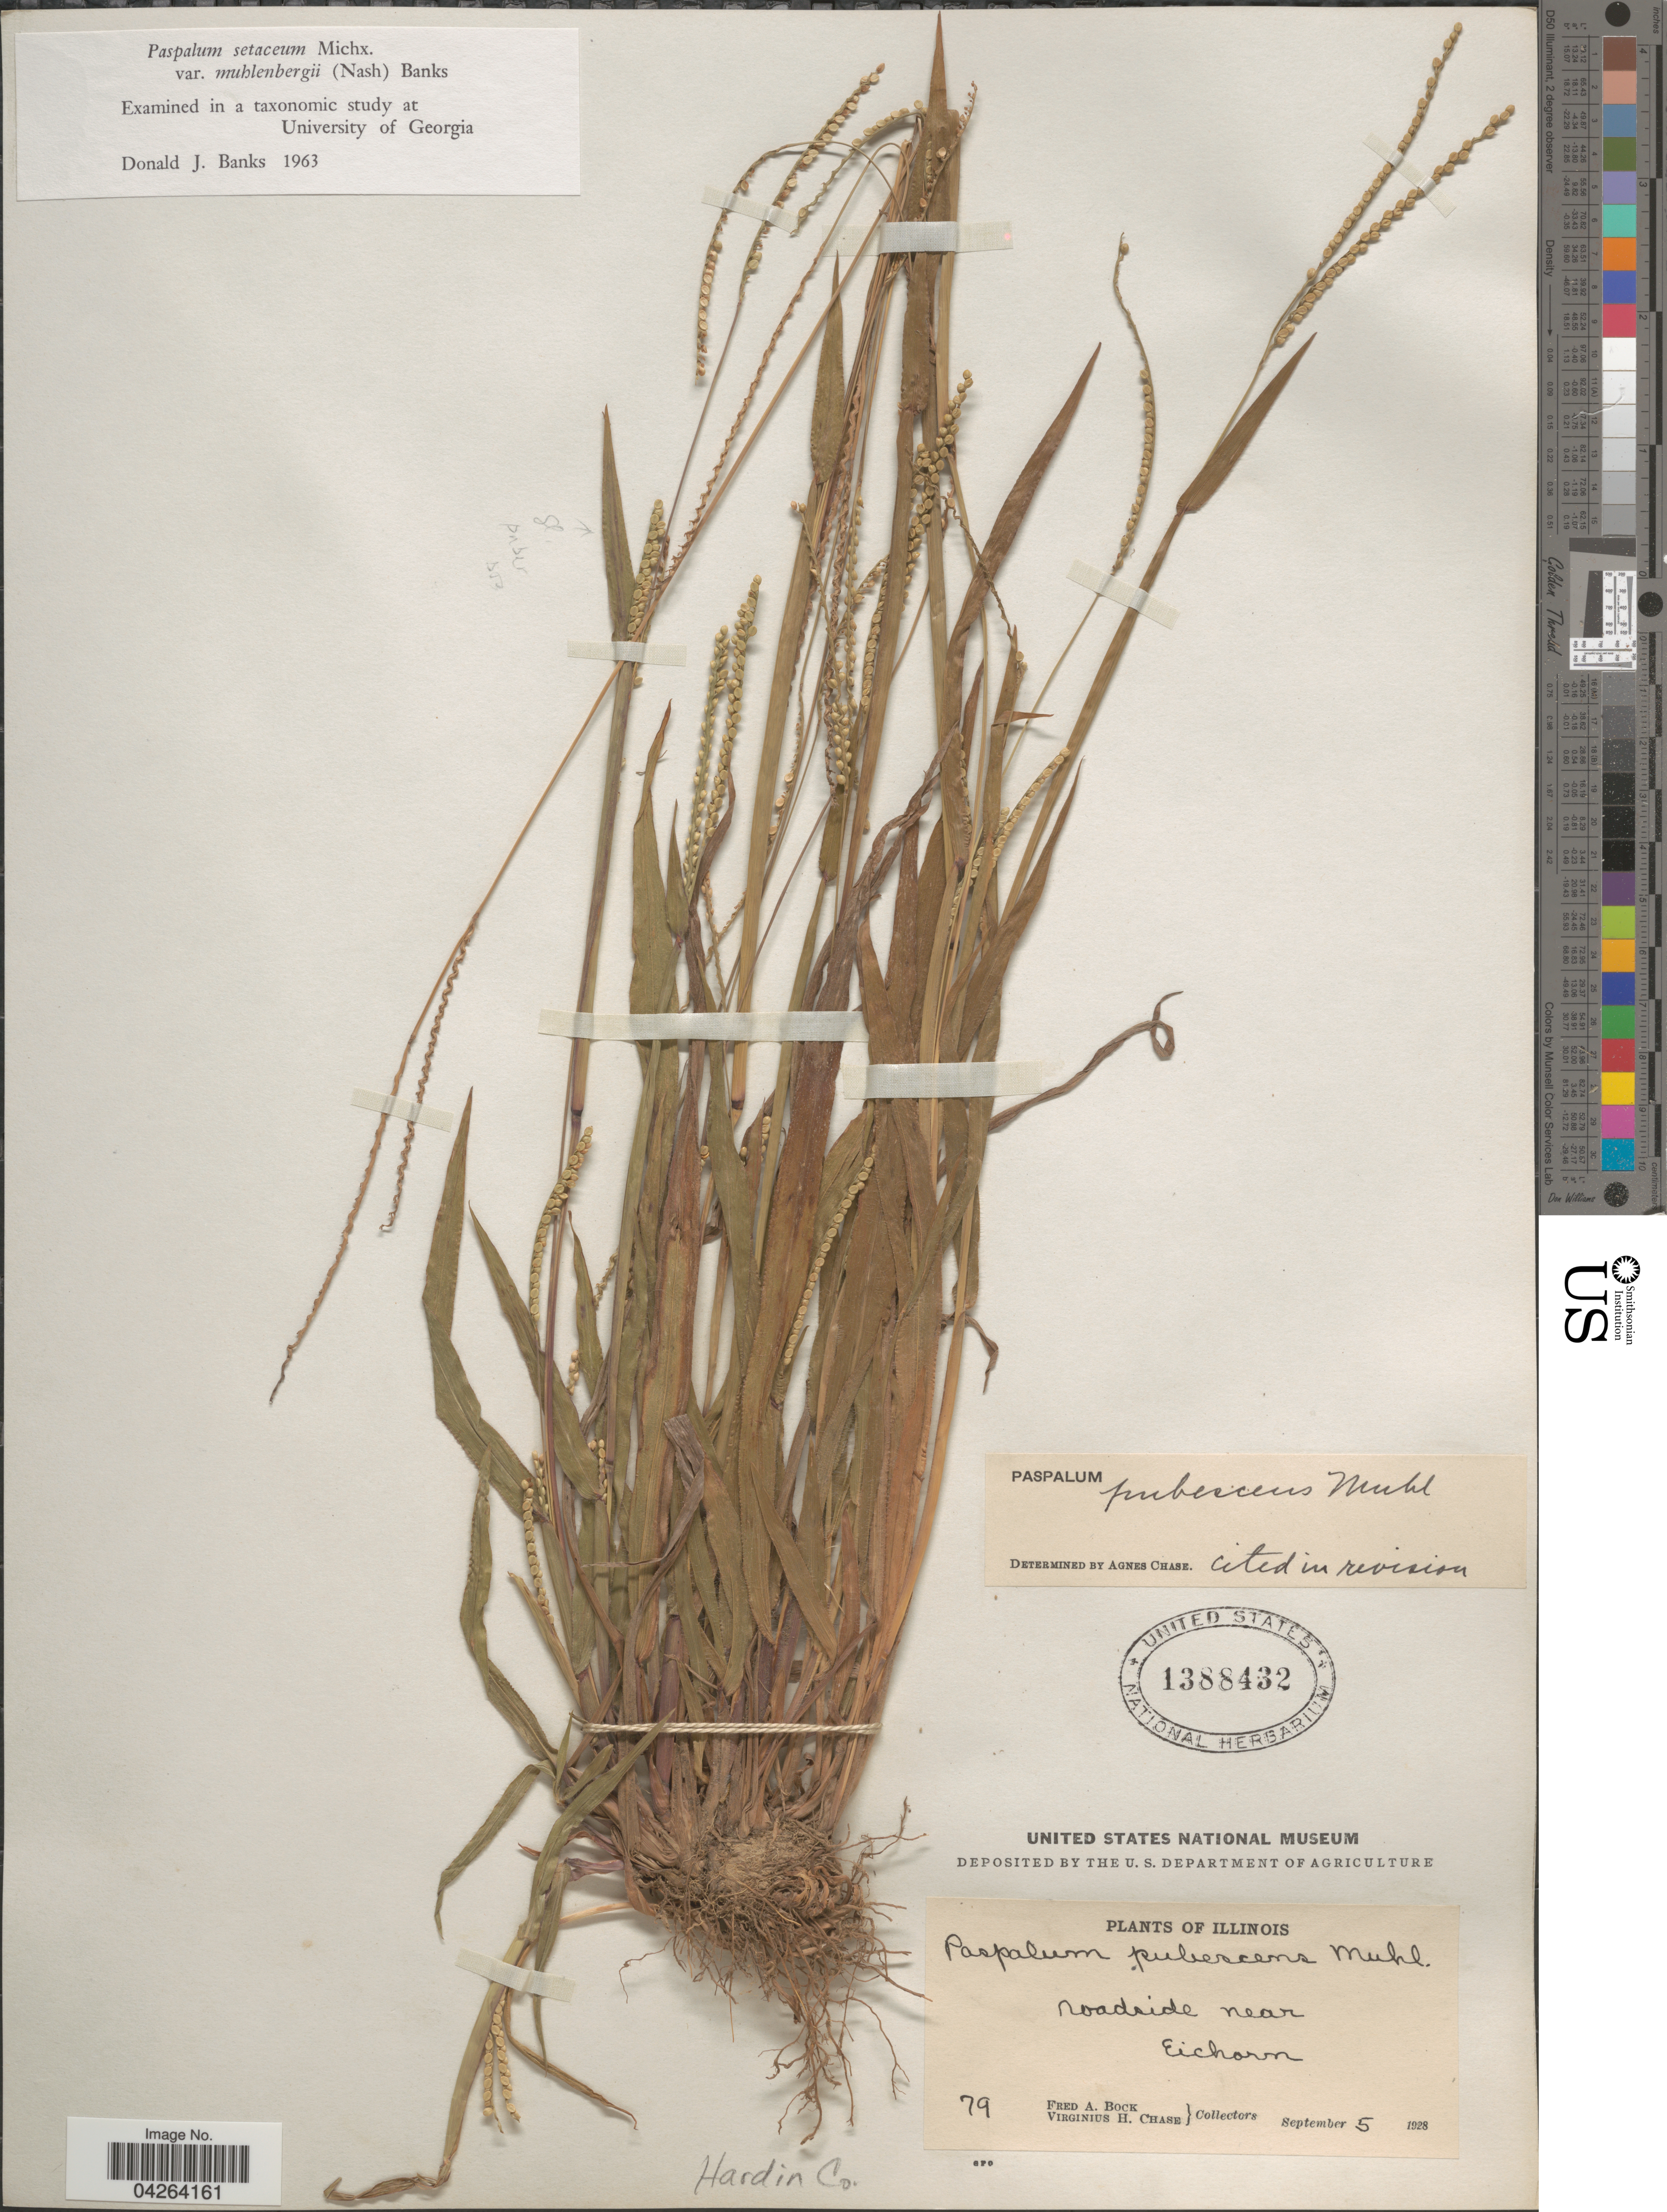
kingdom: Plantae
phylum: Tracheophyta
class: Liliopsida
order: Poales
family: Poaceae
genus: Paspalum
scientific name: Paspalum setaceum var. muhlenbergii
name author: (Nash) D.J. Banks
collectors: F. Bock & V. H. Chase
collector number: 79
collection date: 1928-09-05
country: United States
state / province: Illinois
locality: Roadside near Eichorn. Hardin Co.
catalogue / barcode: US 1388432